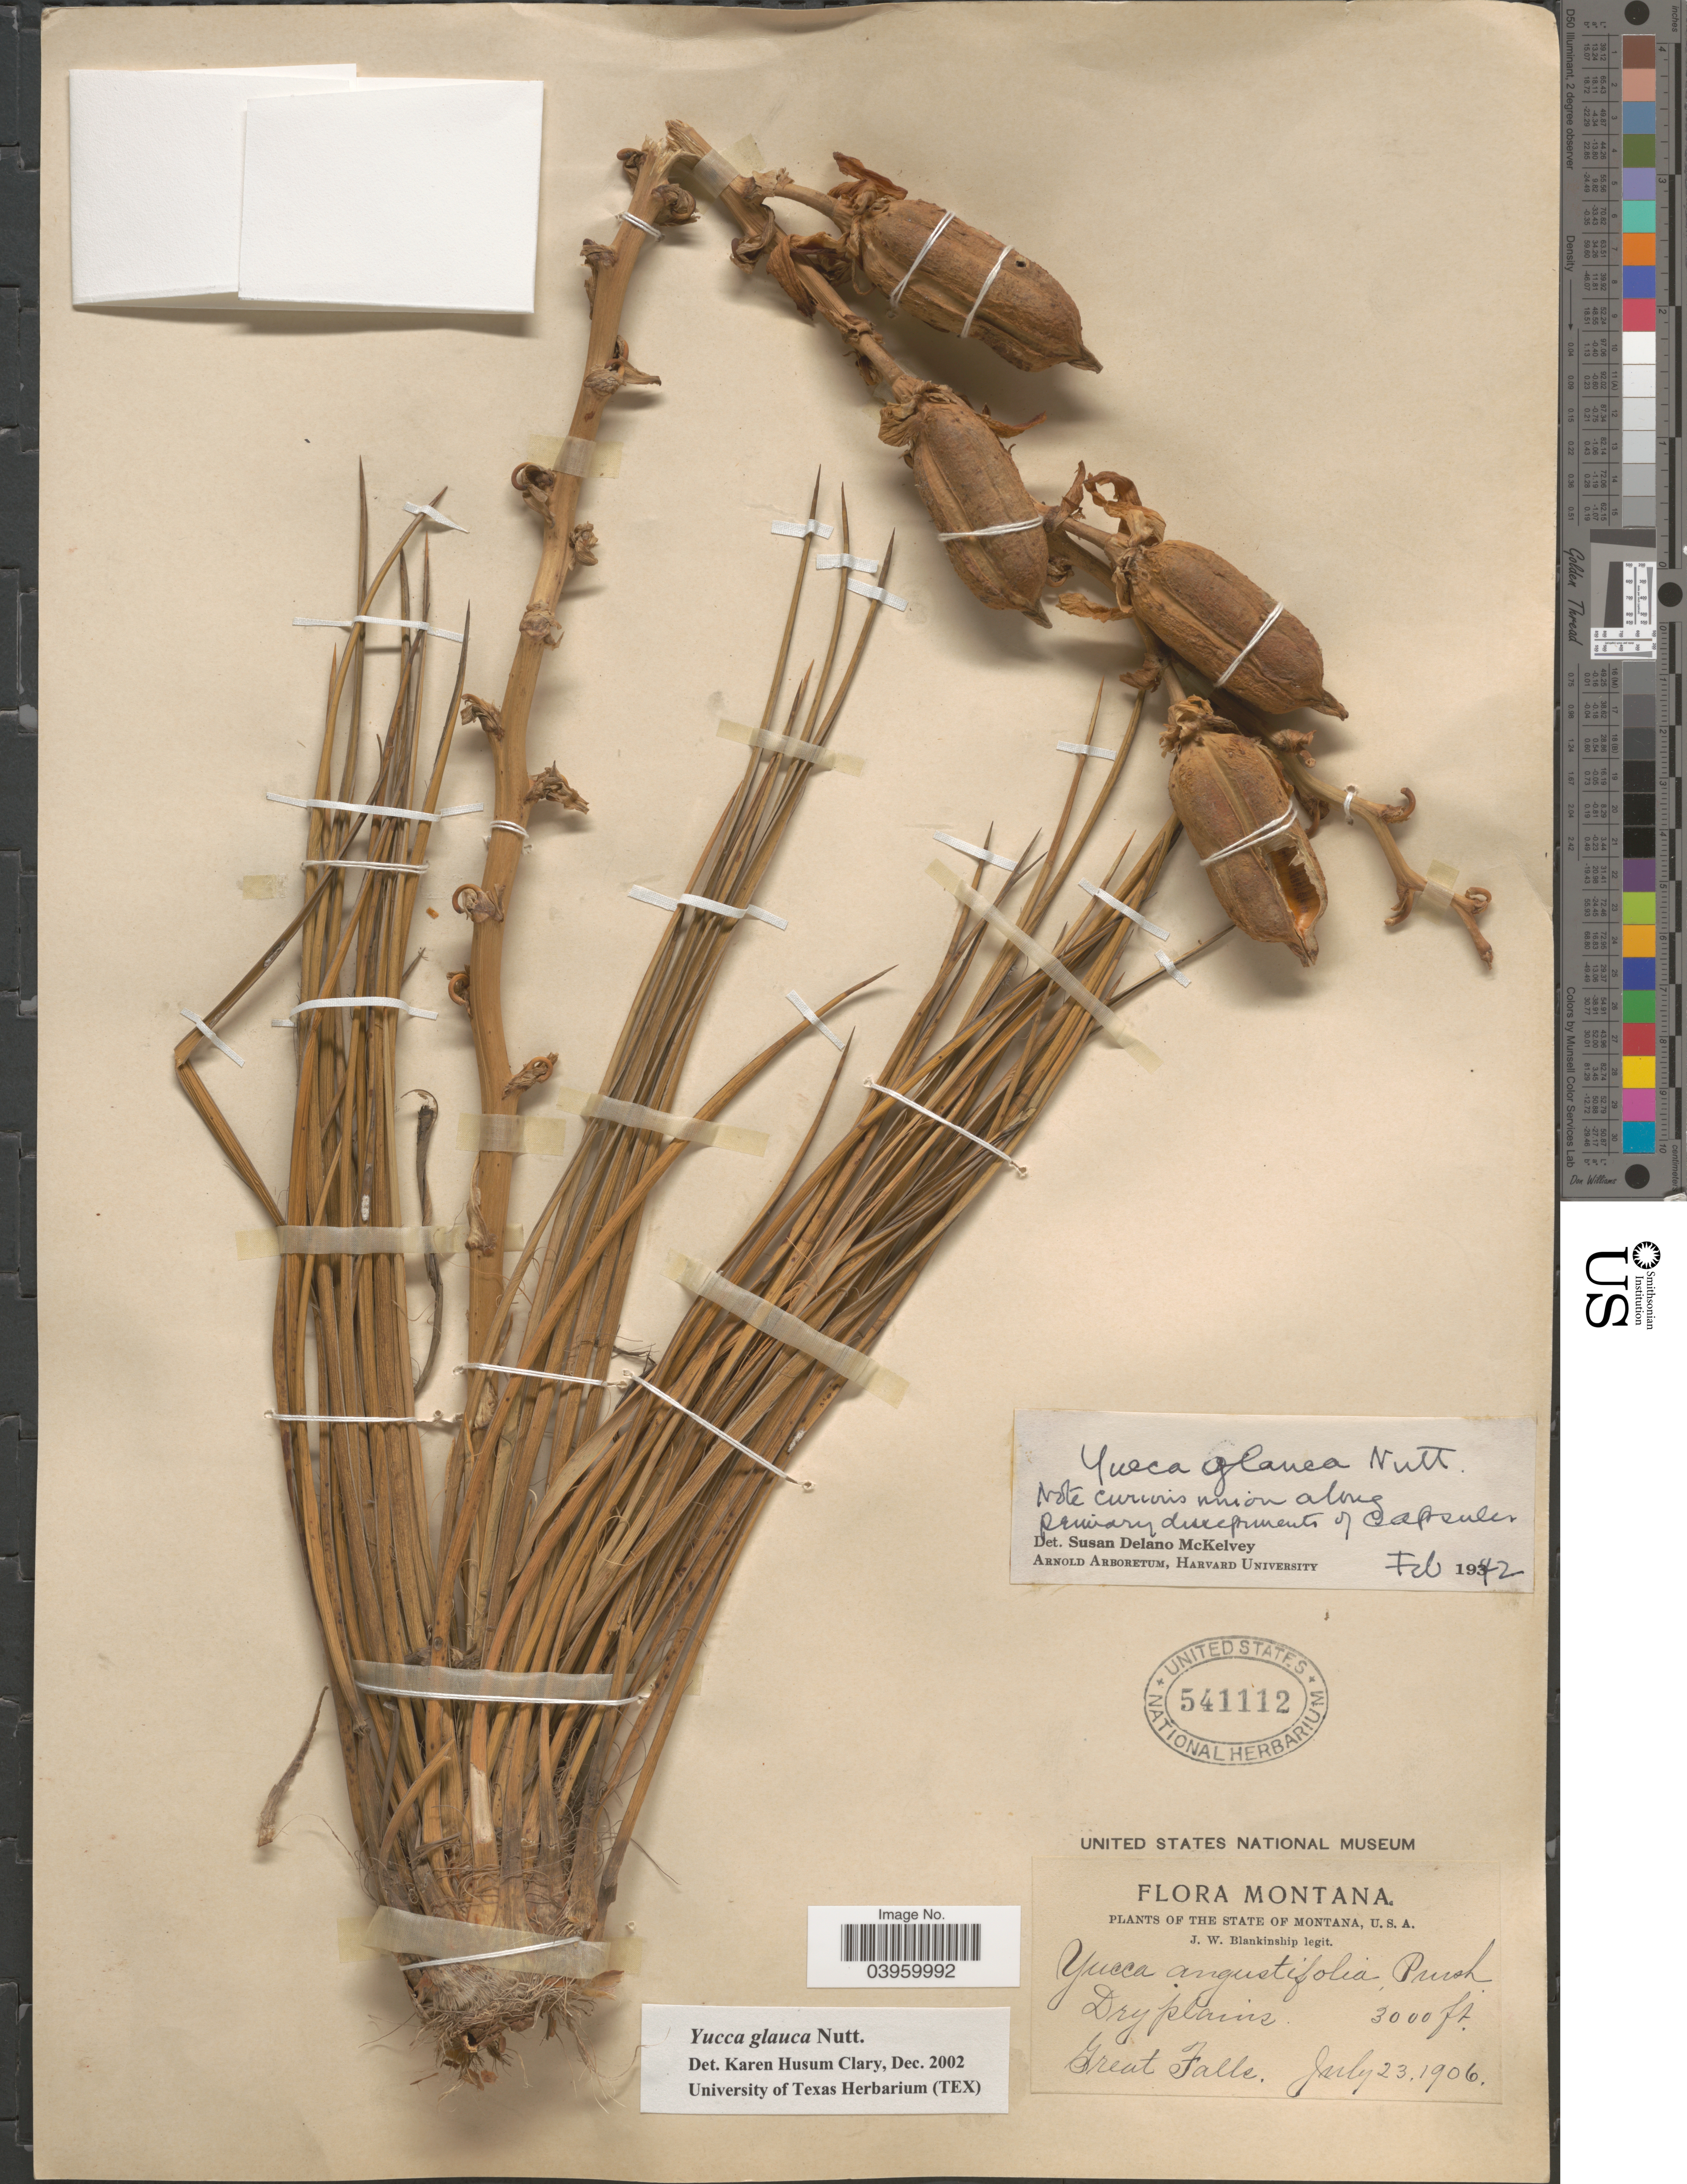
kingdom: Plantae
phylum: Tracheophyta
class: Liliopsida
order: Asparagales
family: Asparagaceae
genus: Yucca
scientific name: Yucca glauca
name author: Nutt.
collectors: J. W. Blankinship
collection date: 1906-07-23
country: United States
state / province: Montana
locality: Great Falls.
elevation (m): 914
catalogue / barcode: US 541112